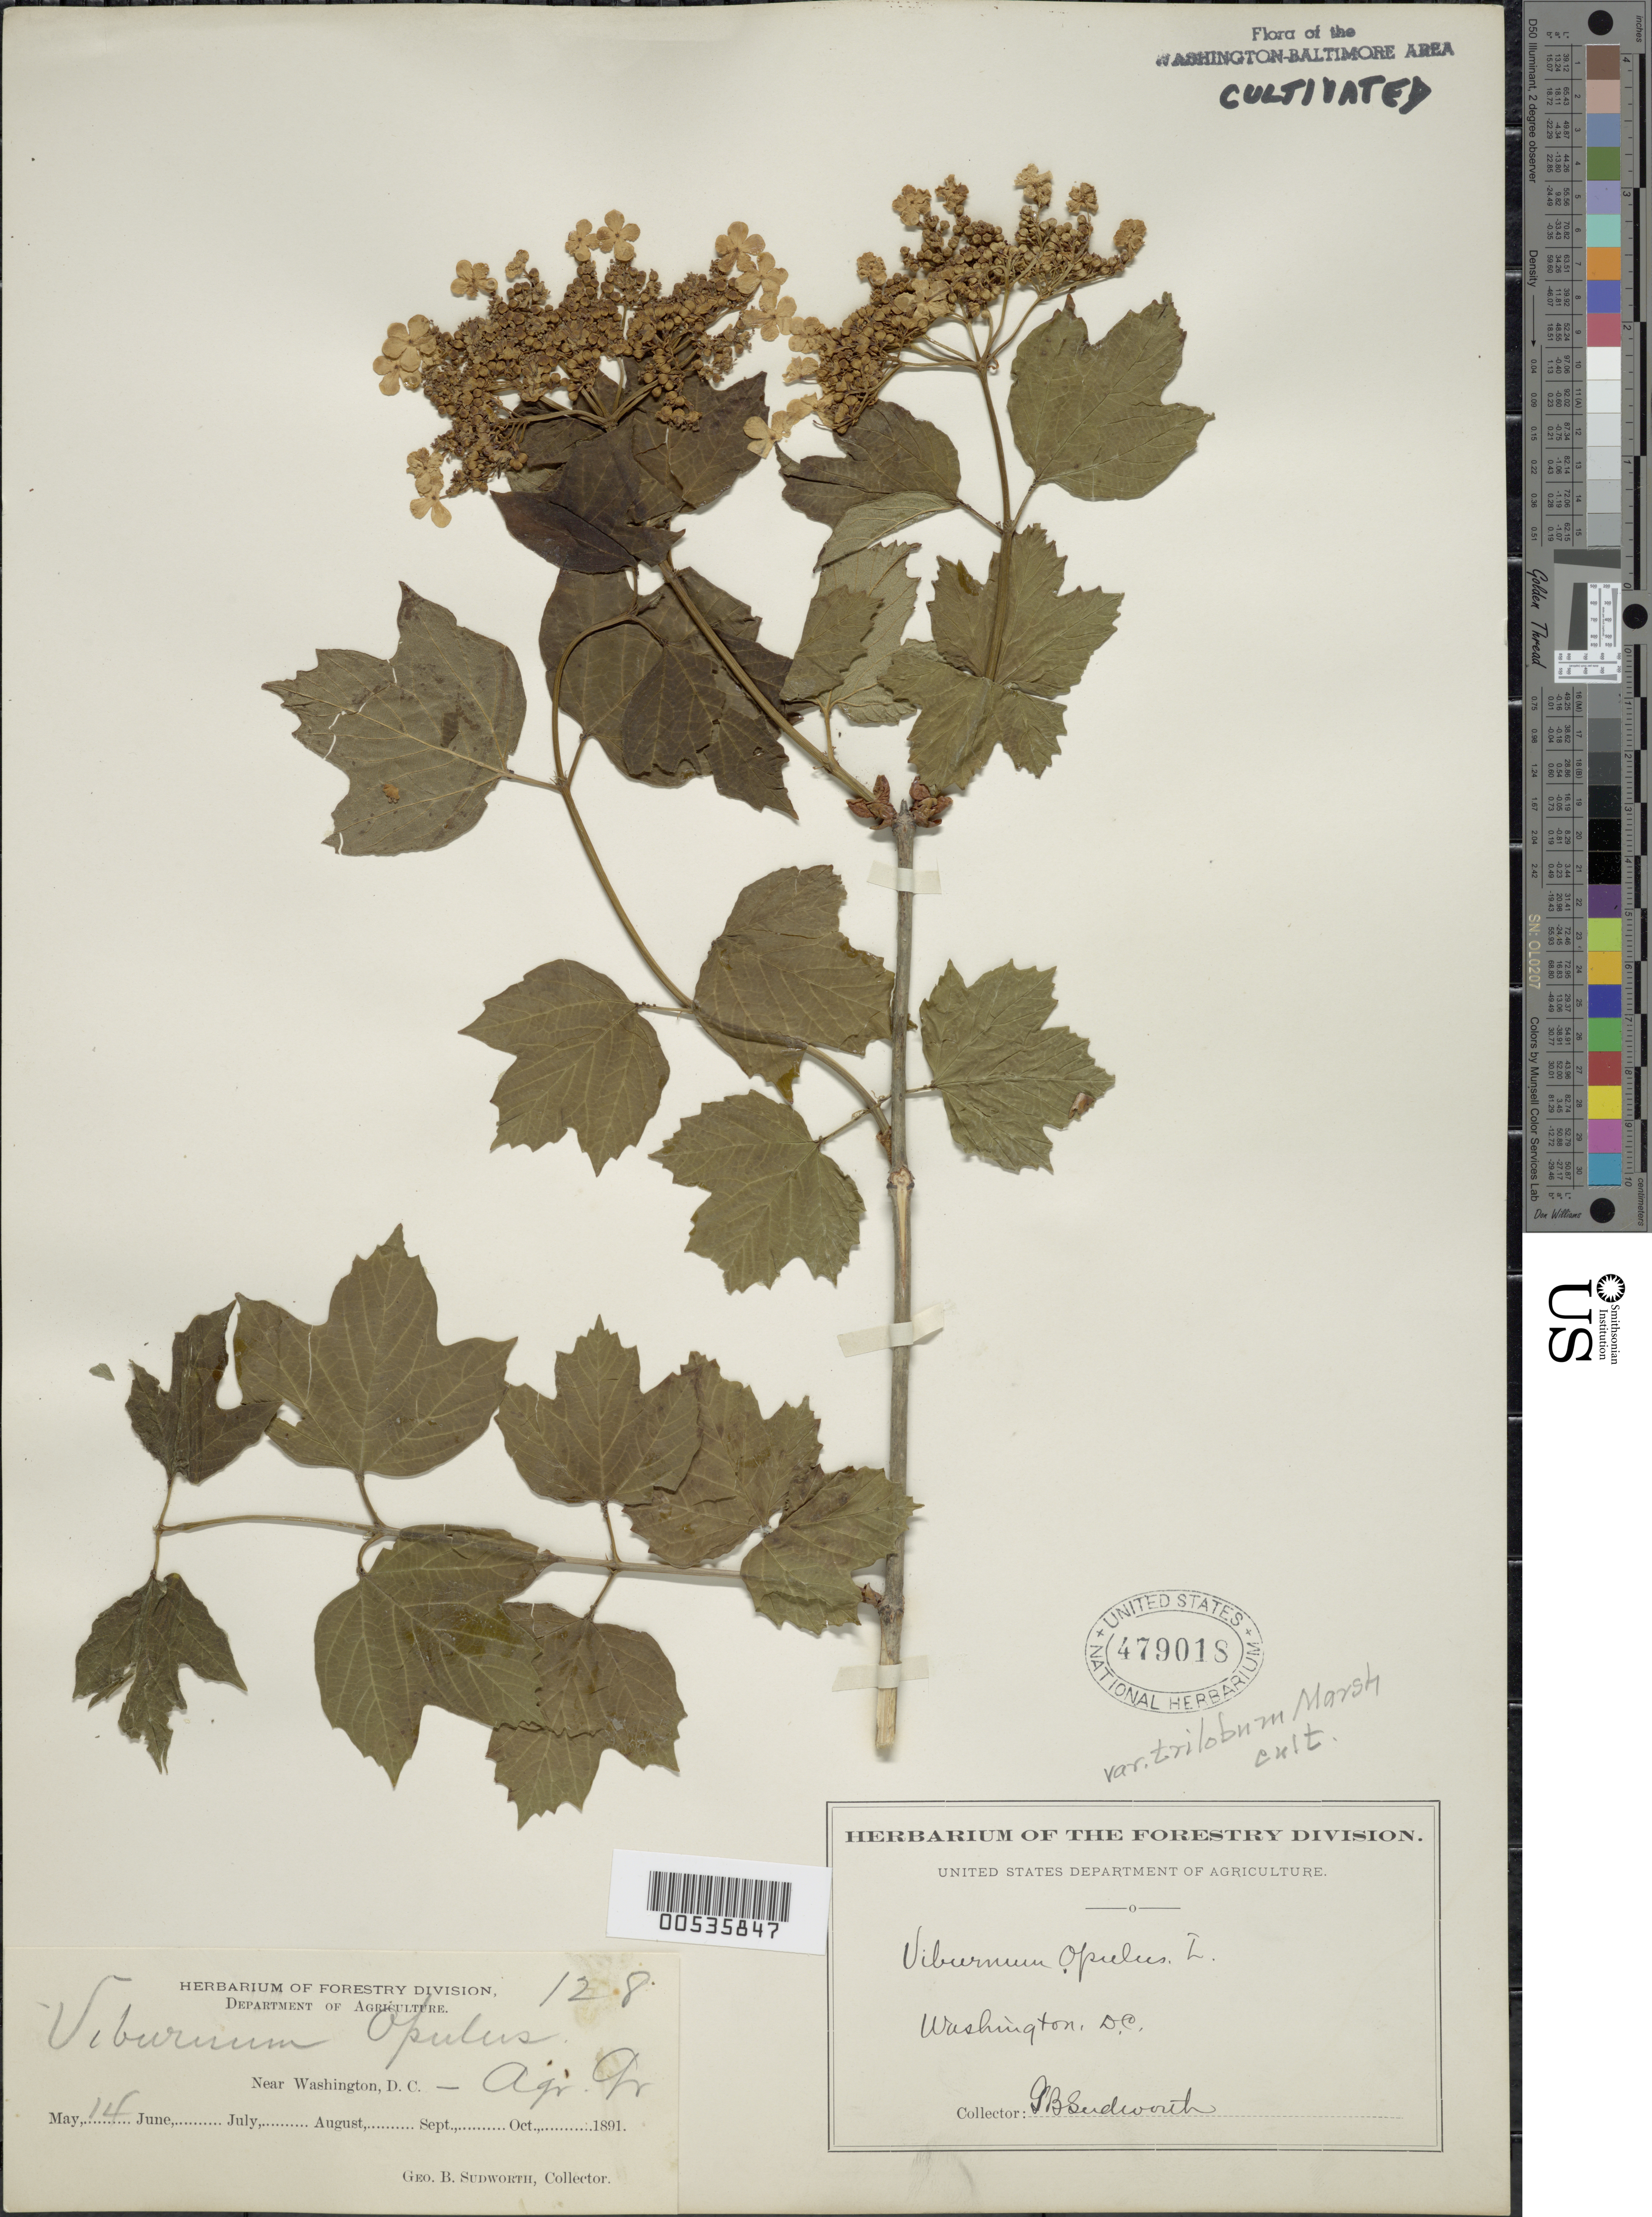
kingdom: Plantae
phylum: Tracheophyta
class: Magnoliopsida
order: Dipsacales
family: Viburnaceae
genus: Viburnum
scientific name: Viburnum opulus var. trilobum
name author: (Marshall) McAtee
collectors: G. B. Sudworth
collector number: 128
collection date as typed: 14 May 1891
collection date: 1891-05-14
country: United States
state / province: District of Columbia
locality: Washington DC Area, Department of Agriculture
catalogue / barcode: US 479018